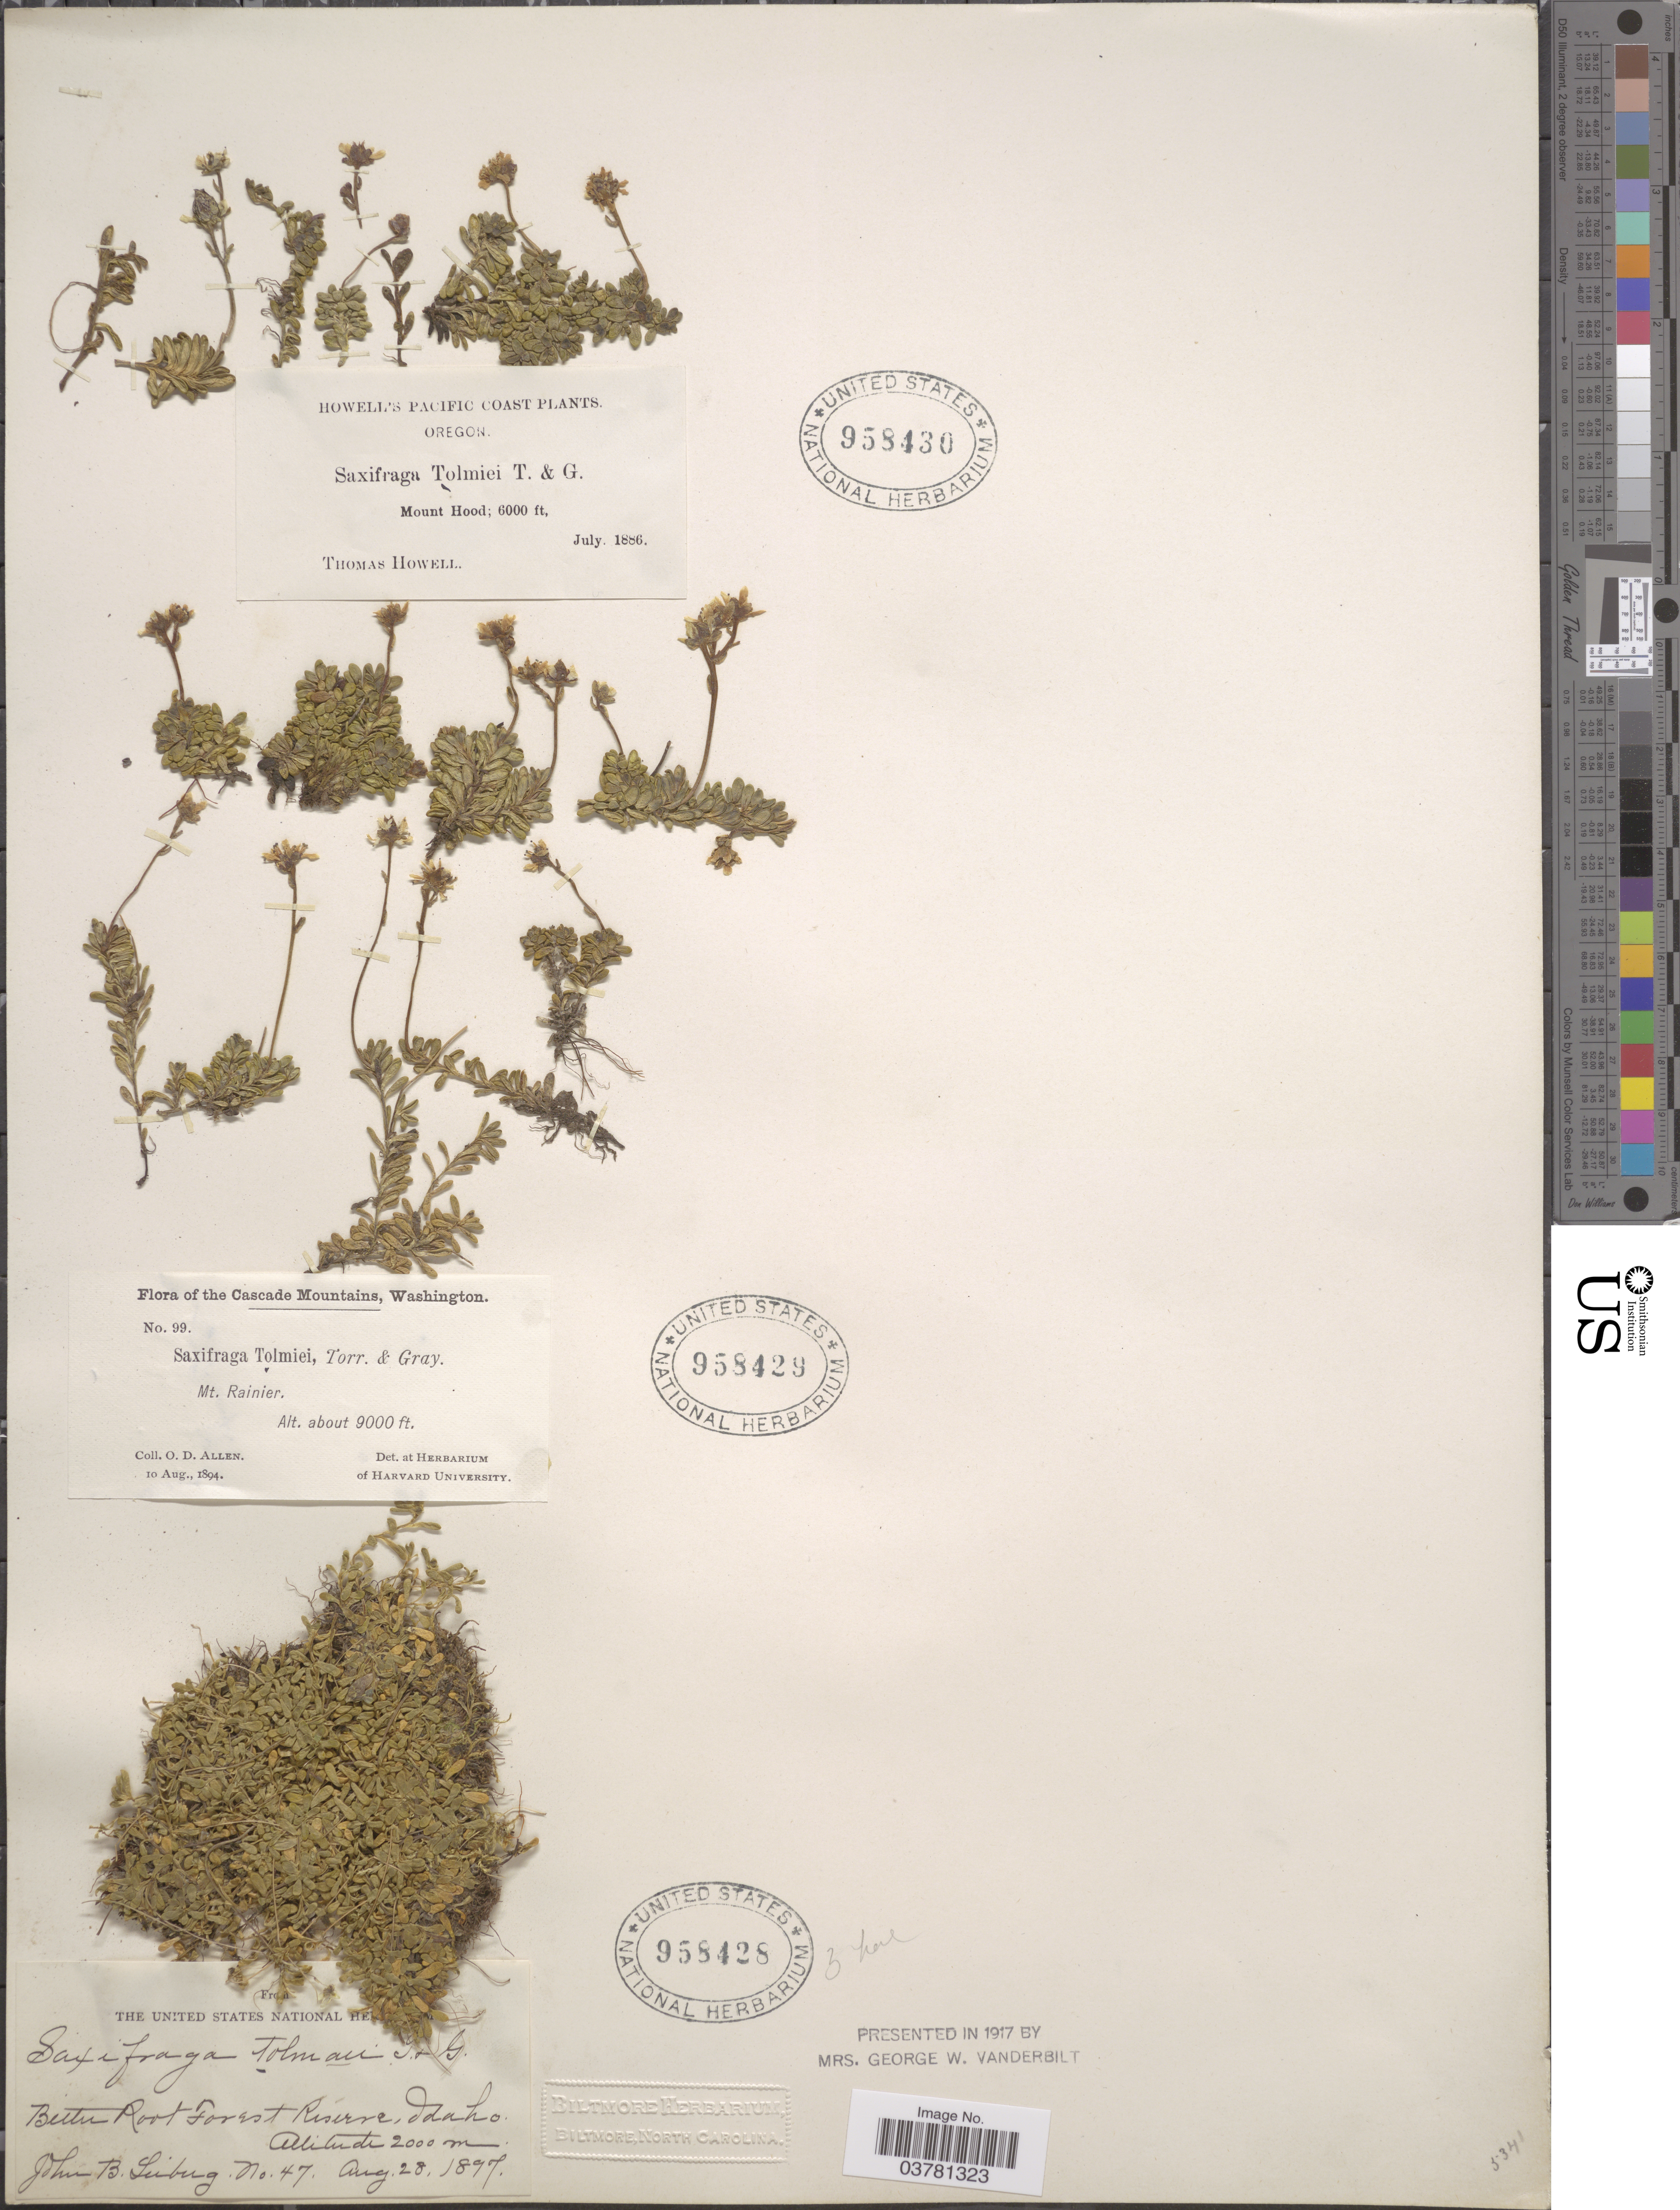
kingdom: Plantae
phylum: Tracheophyta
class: Magnoliopsida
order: Saxifragales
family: Saxifragaceae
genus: Micranthes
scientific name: Micranthes tolmiei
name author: (Torr. & A. Gray) Brouillet & Gornall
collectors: T. Howell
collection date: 1886-07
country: United States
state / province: Oregon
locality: Pacific Coast. Mount Hood.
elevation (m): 1829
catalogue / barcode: US 958430